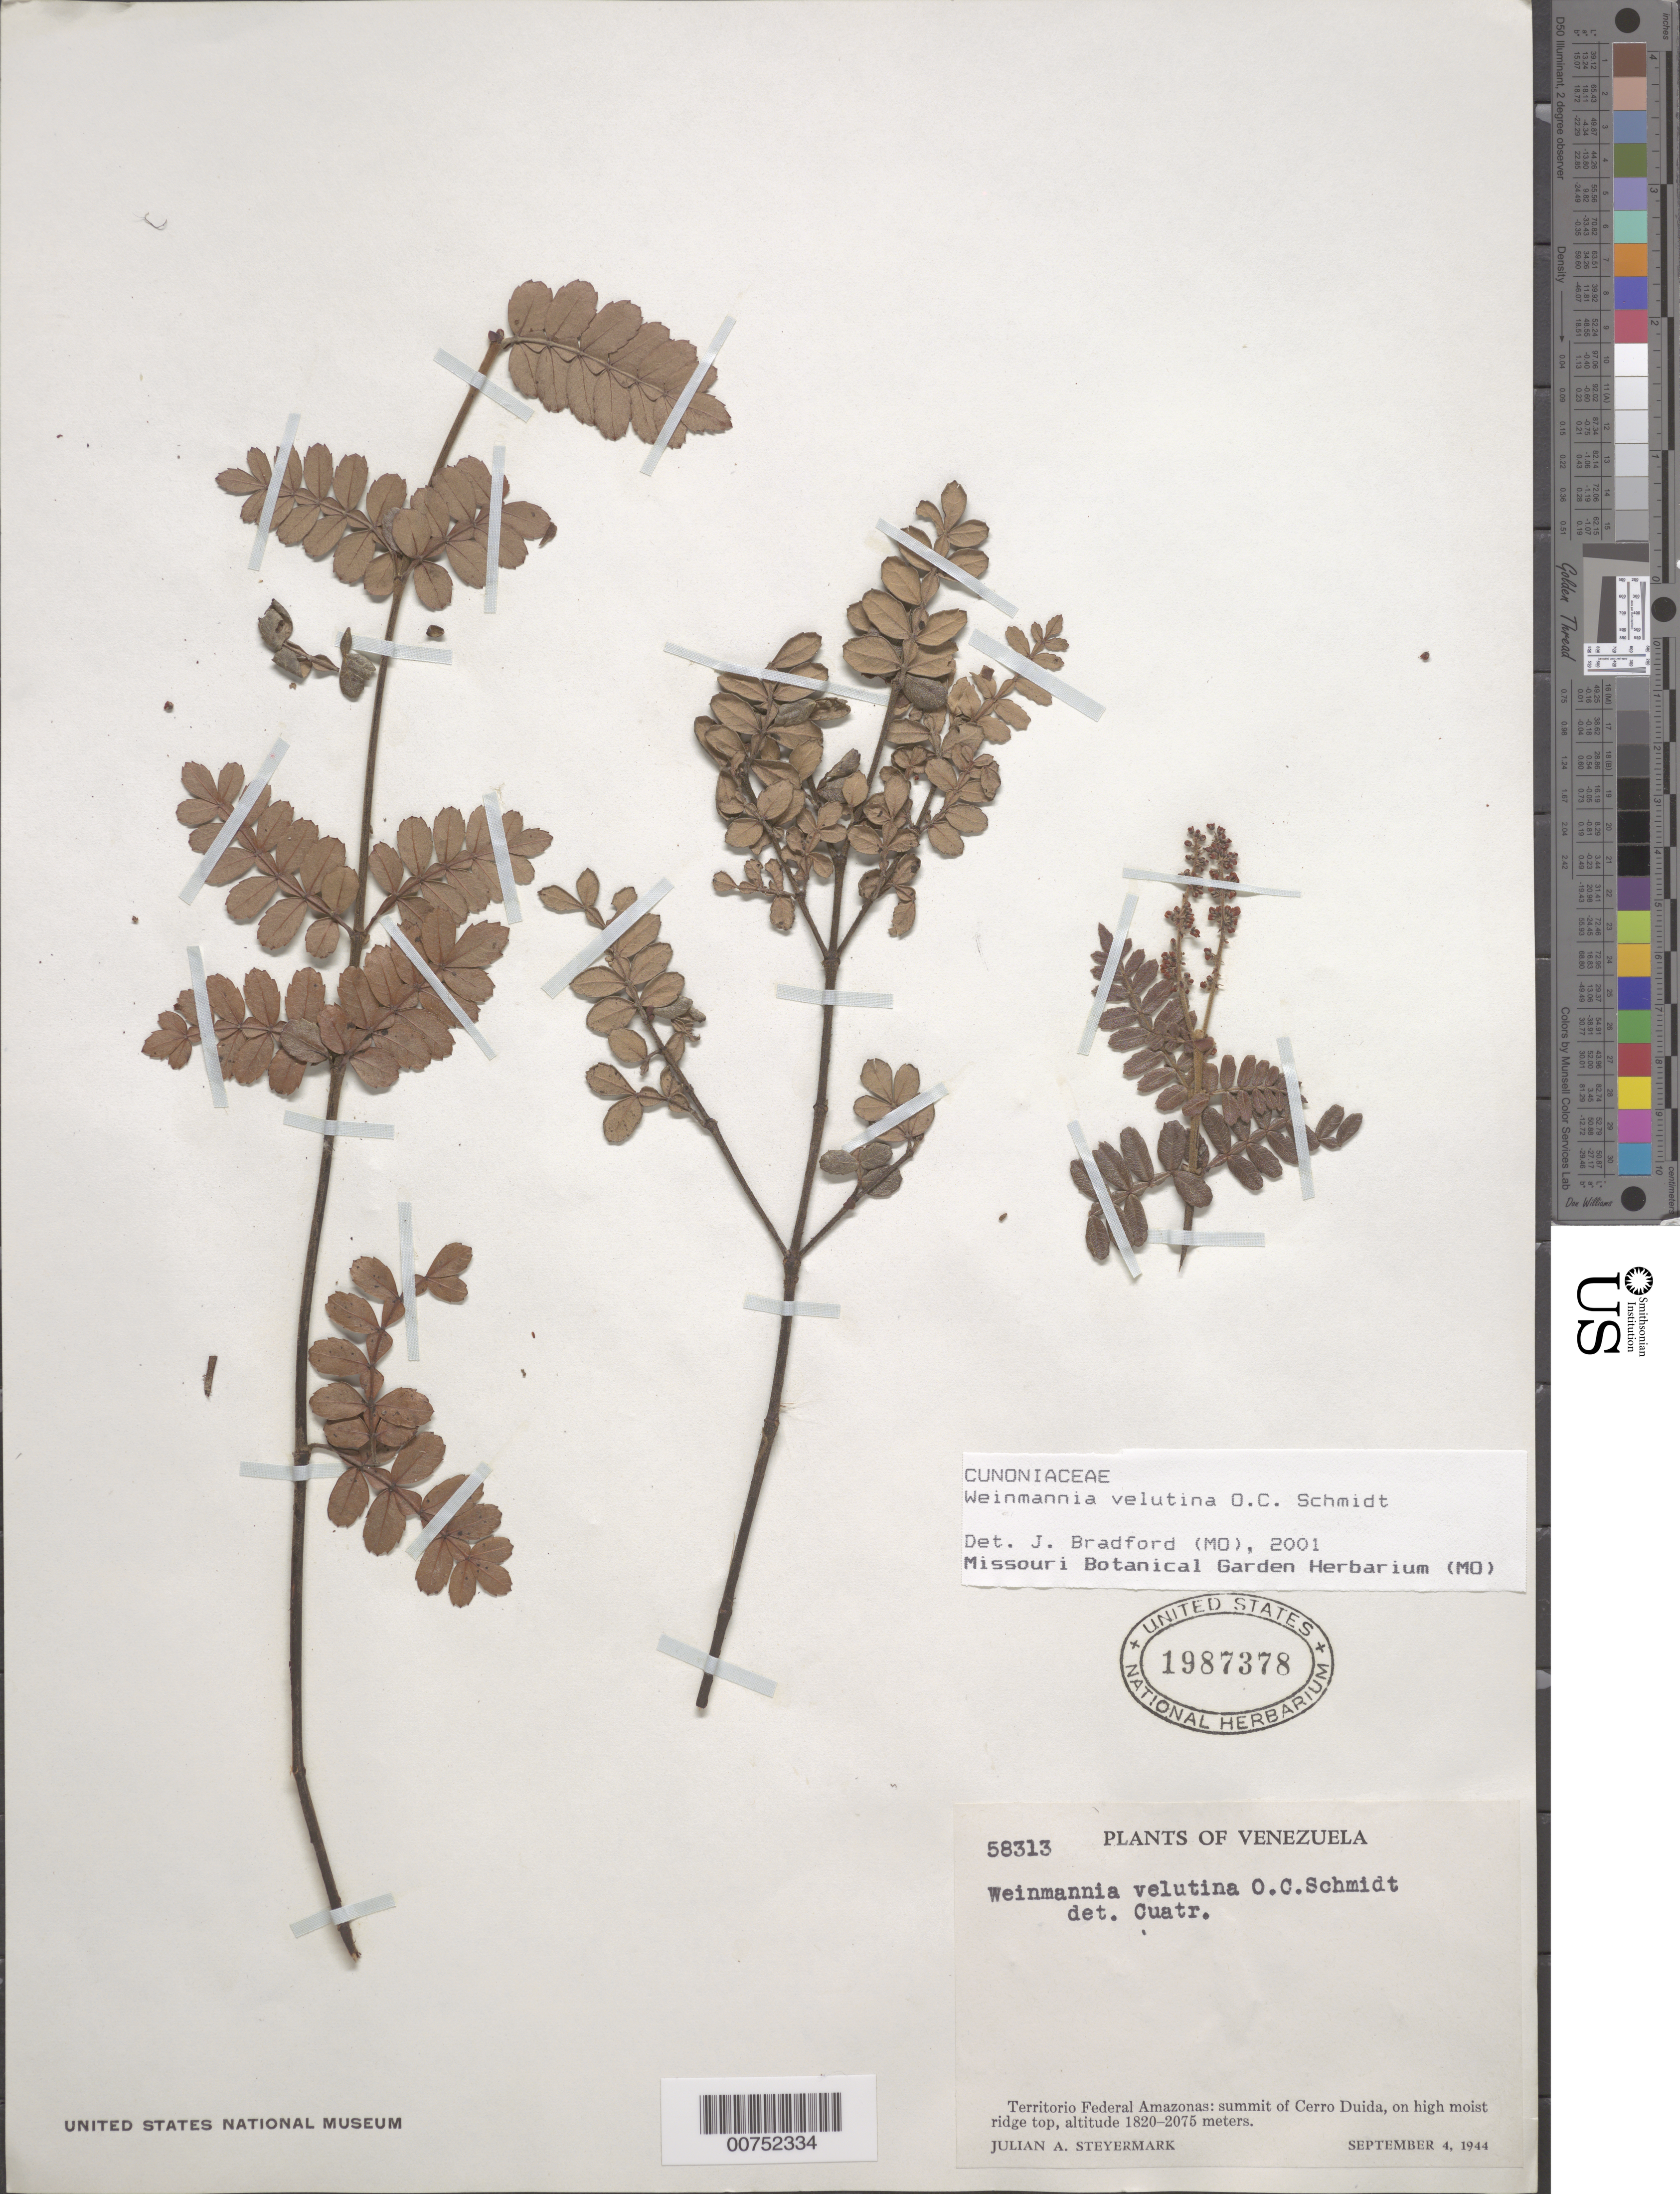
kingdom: Plantae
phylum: Tracheophyta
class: Magnoliopsida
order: Oxalidales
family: Cunoniaceae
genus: Weinmannia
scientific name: Weinmannia velutina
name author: O.C. Schmidt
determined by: Bradford, J. C.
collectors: J. Steyermark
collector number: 58313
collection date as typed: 4-Sep-44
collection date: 1944-09-04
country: Venezuela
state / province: Amazonas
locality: Cerro Duida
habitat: Summit, on high moist ridge top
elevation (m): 1820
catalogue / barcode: US 1987378